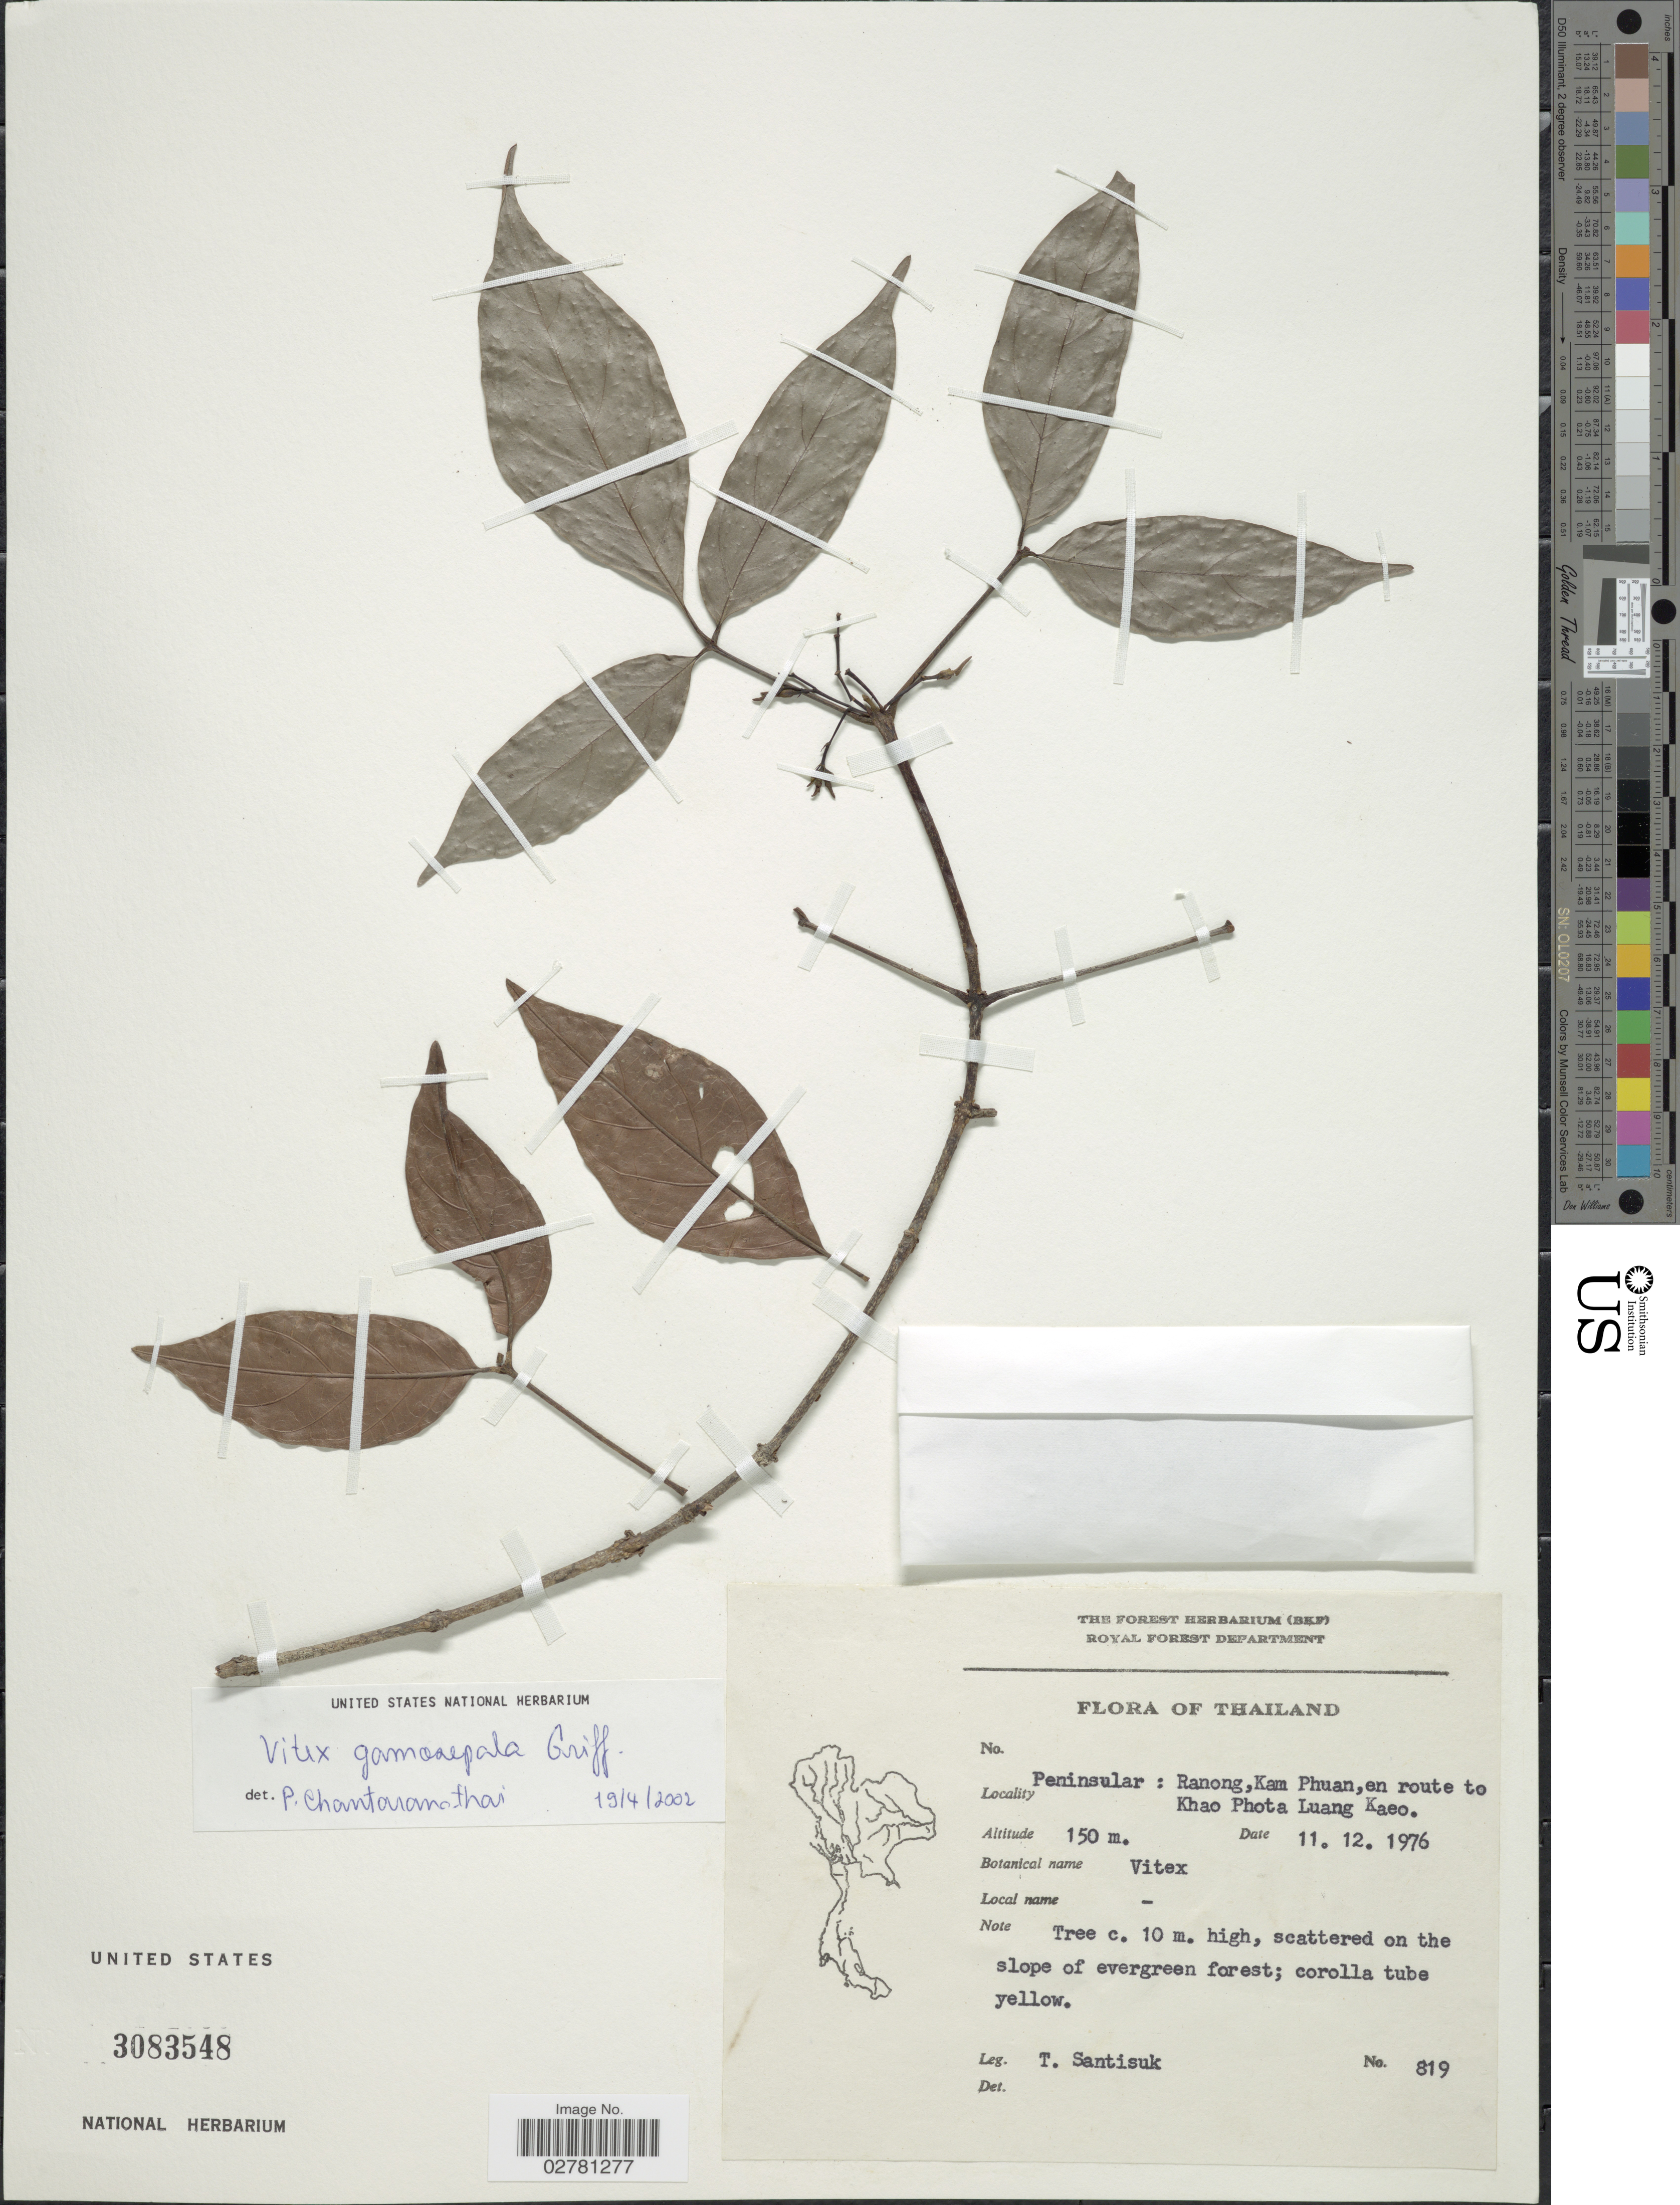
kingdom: Plantae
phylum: Tracheophyta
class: Magnoliopsida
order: Lamiales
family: Lamiaceae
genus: Vitex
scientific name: Vitex gamosepala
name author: Griff.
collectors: T. Santisuk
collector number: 819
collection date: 1976-12-11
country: Thailand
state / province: Ranong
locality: Peninsular: Ranong, Kam Phuan, en route to Khao Phota Luang Kaeo.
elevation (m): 150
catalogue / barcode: US 3083548